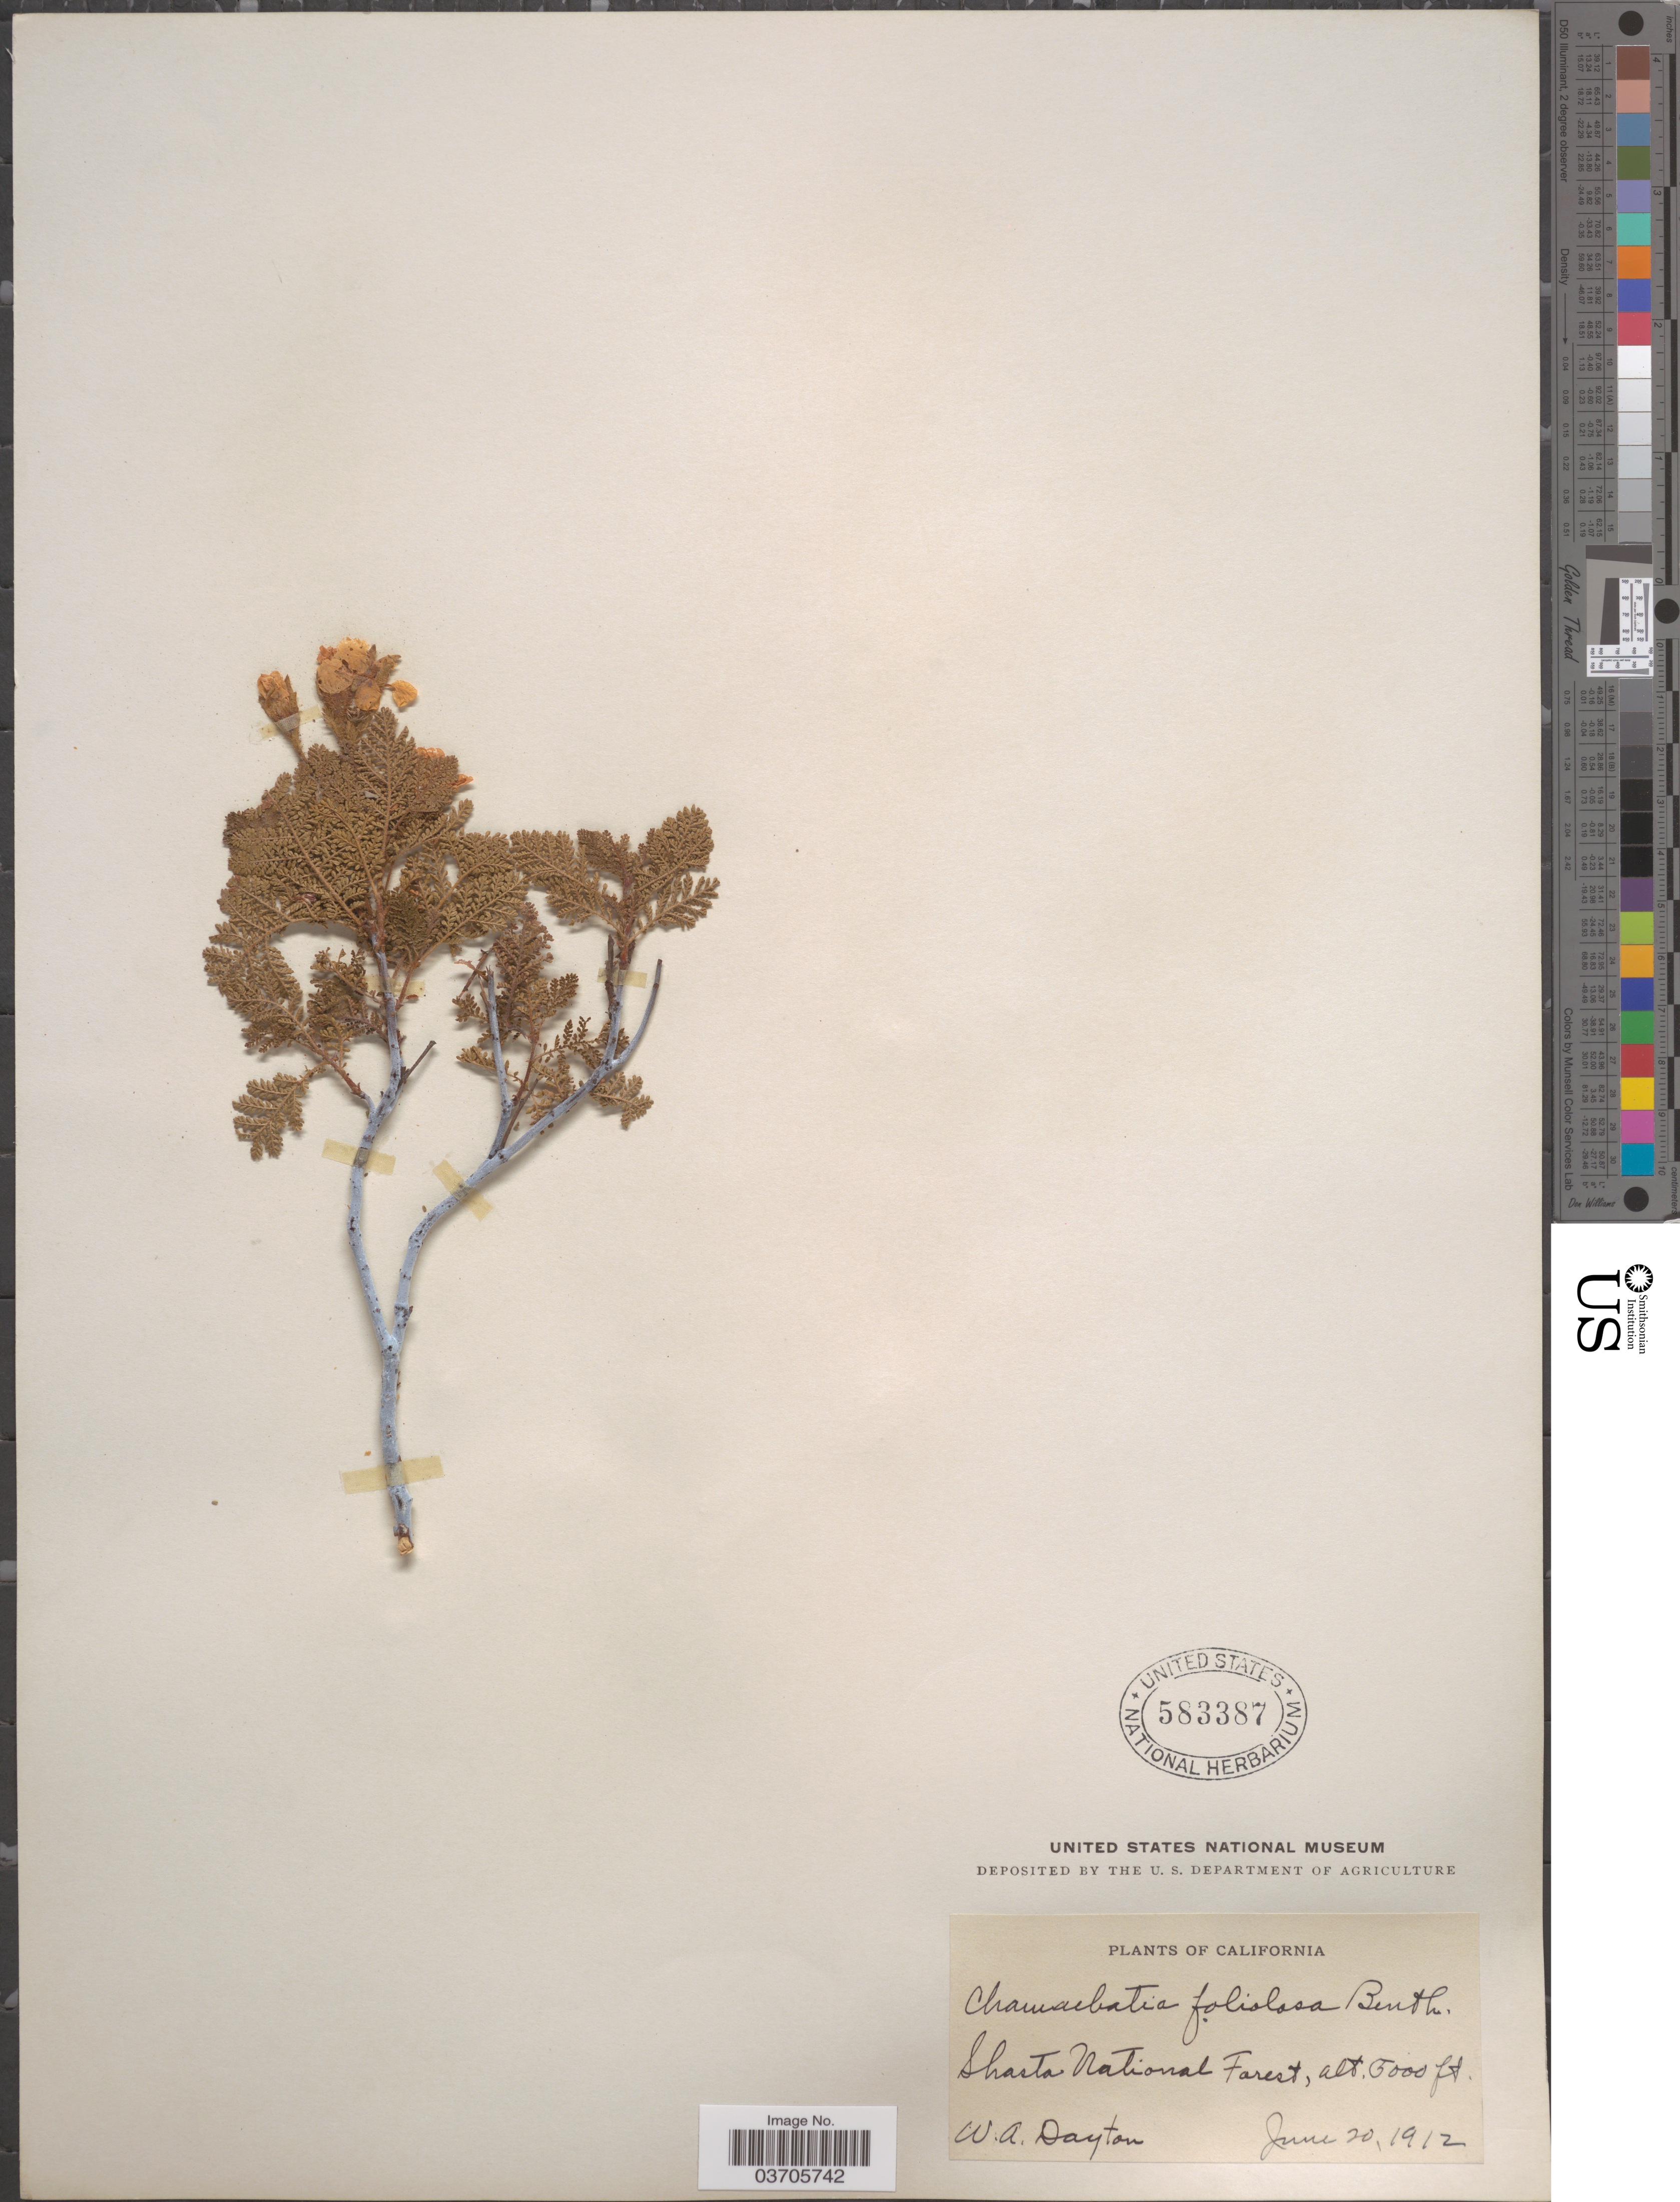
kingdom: Plantae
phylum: Tracheophyta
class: Magnoliopsida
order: Rosales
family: Rosaceae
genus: Chamaebatia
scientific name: Chamaebatia foliolosa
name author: Benth.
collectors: W. Dayton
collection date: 1912-06-20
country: United States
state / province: California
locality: Shasta National Forest.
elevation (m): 1524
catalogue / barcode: US 583387